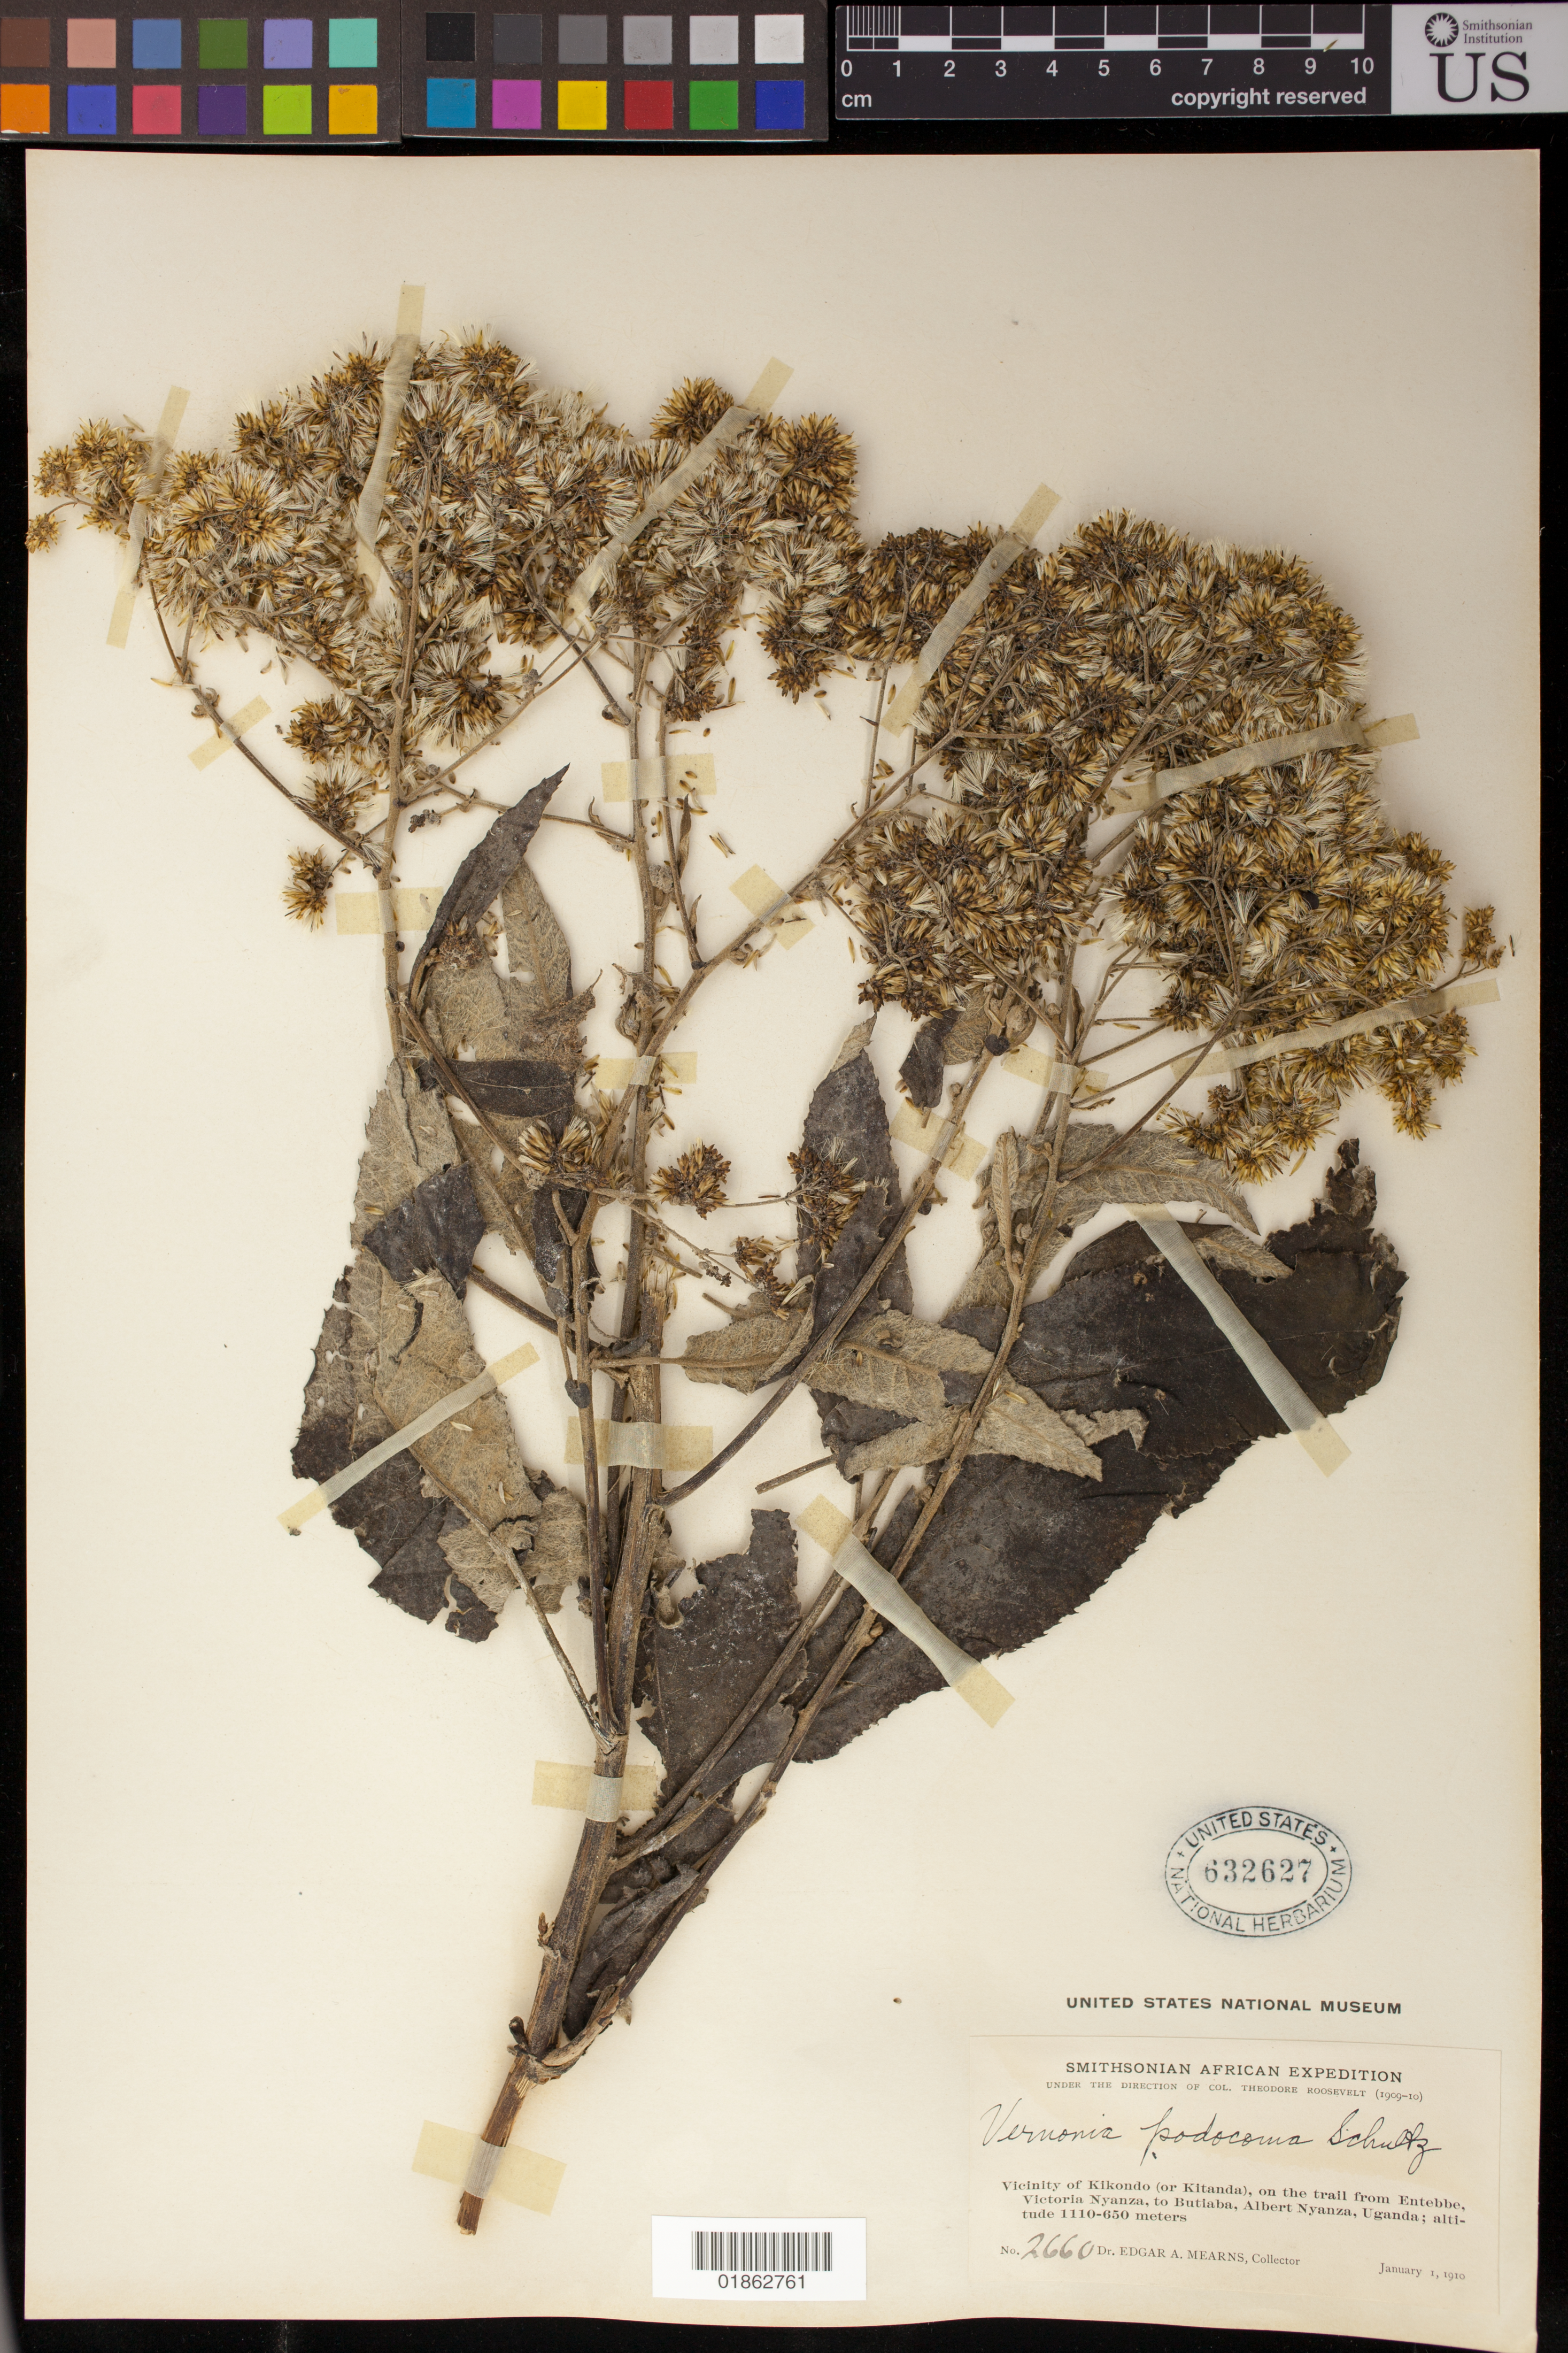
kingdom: Plantae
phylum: Tracheophyta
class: Magnoliopsida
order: Asterales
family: Asteraceae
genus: Vernonia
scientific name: Vernonia podocoma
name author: Sch. Bip. ex Schweinf. & Asch.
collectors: E. A. Mearns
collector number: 2660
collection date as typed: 01 Jan 1910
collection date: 1910-01-01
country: Uganda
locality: Vicinity of Kikondo ( or Kitanda), on the trail from Entebbe, Victoria Nyanza, to Butiaba, Albert Nyanza, Uganda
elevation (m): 1110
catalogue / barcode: US 632627